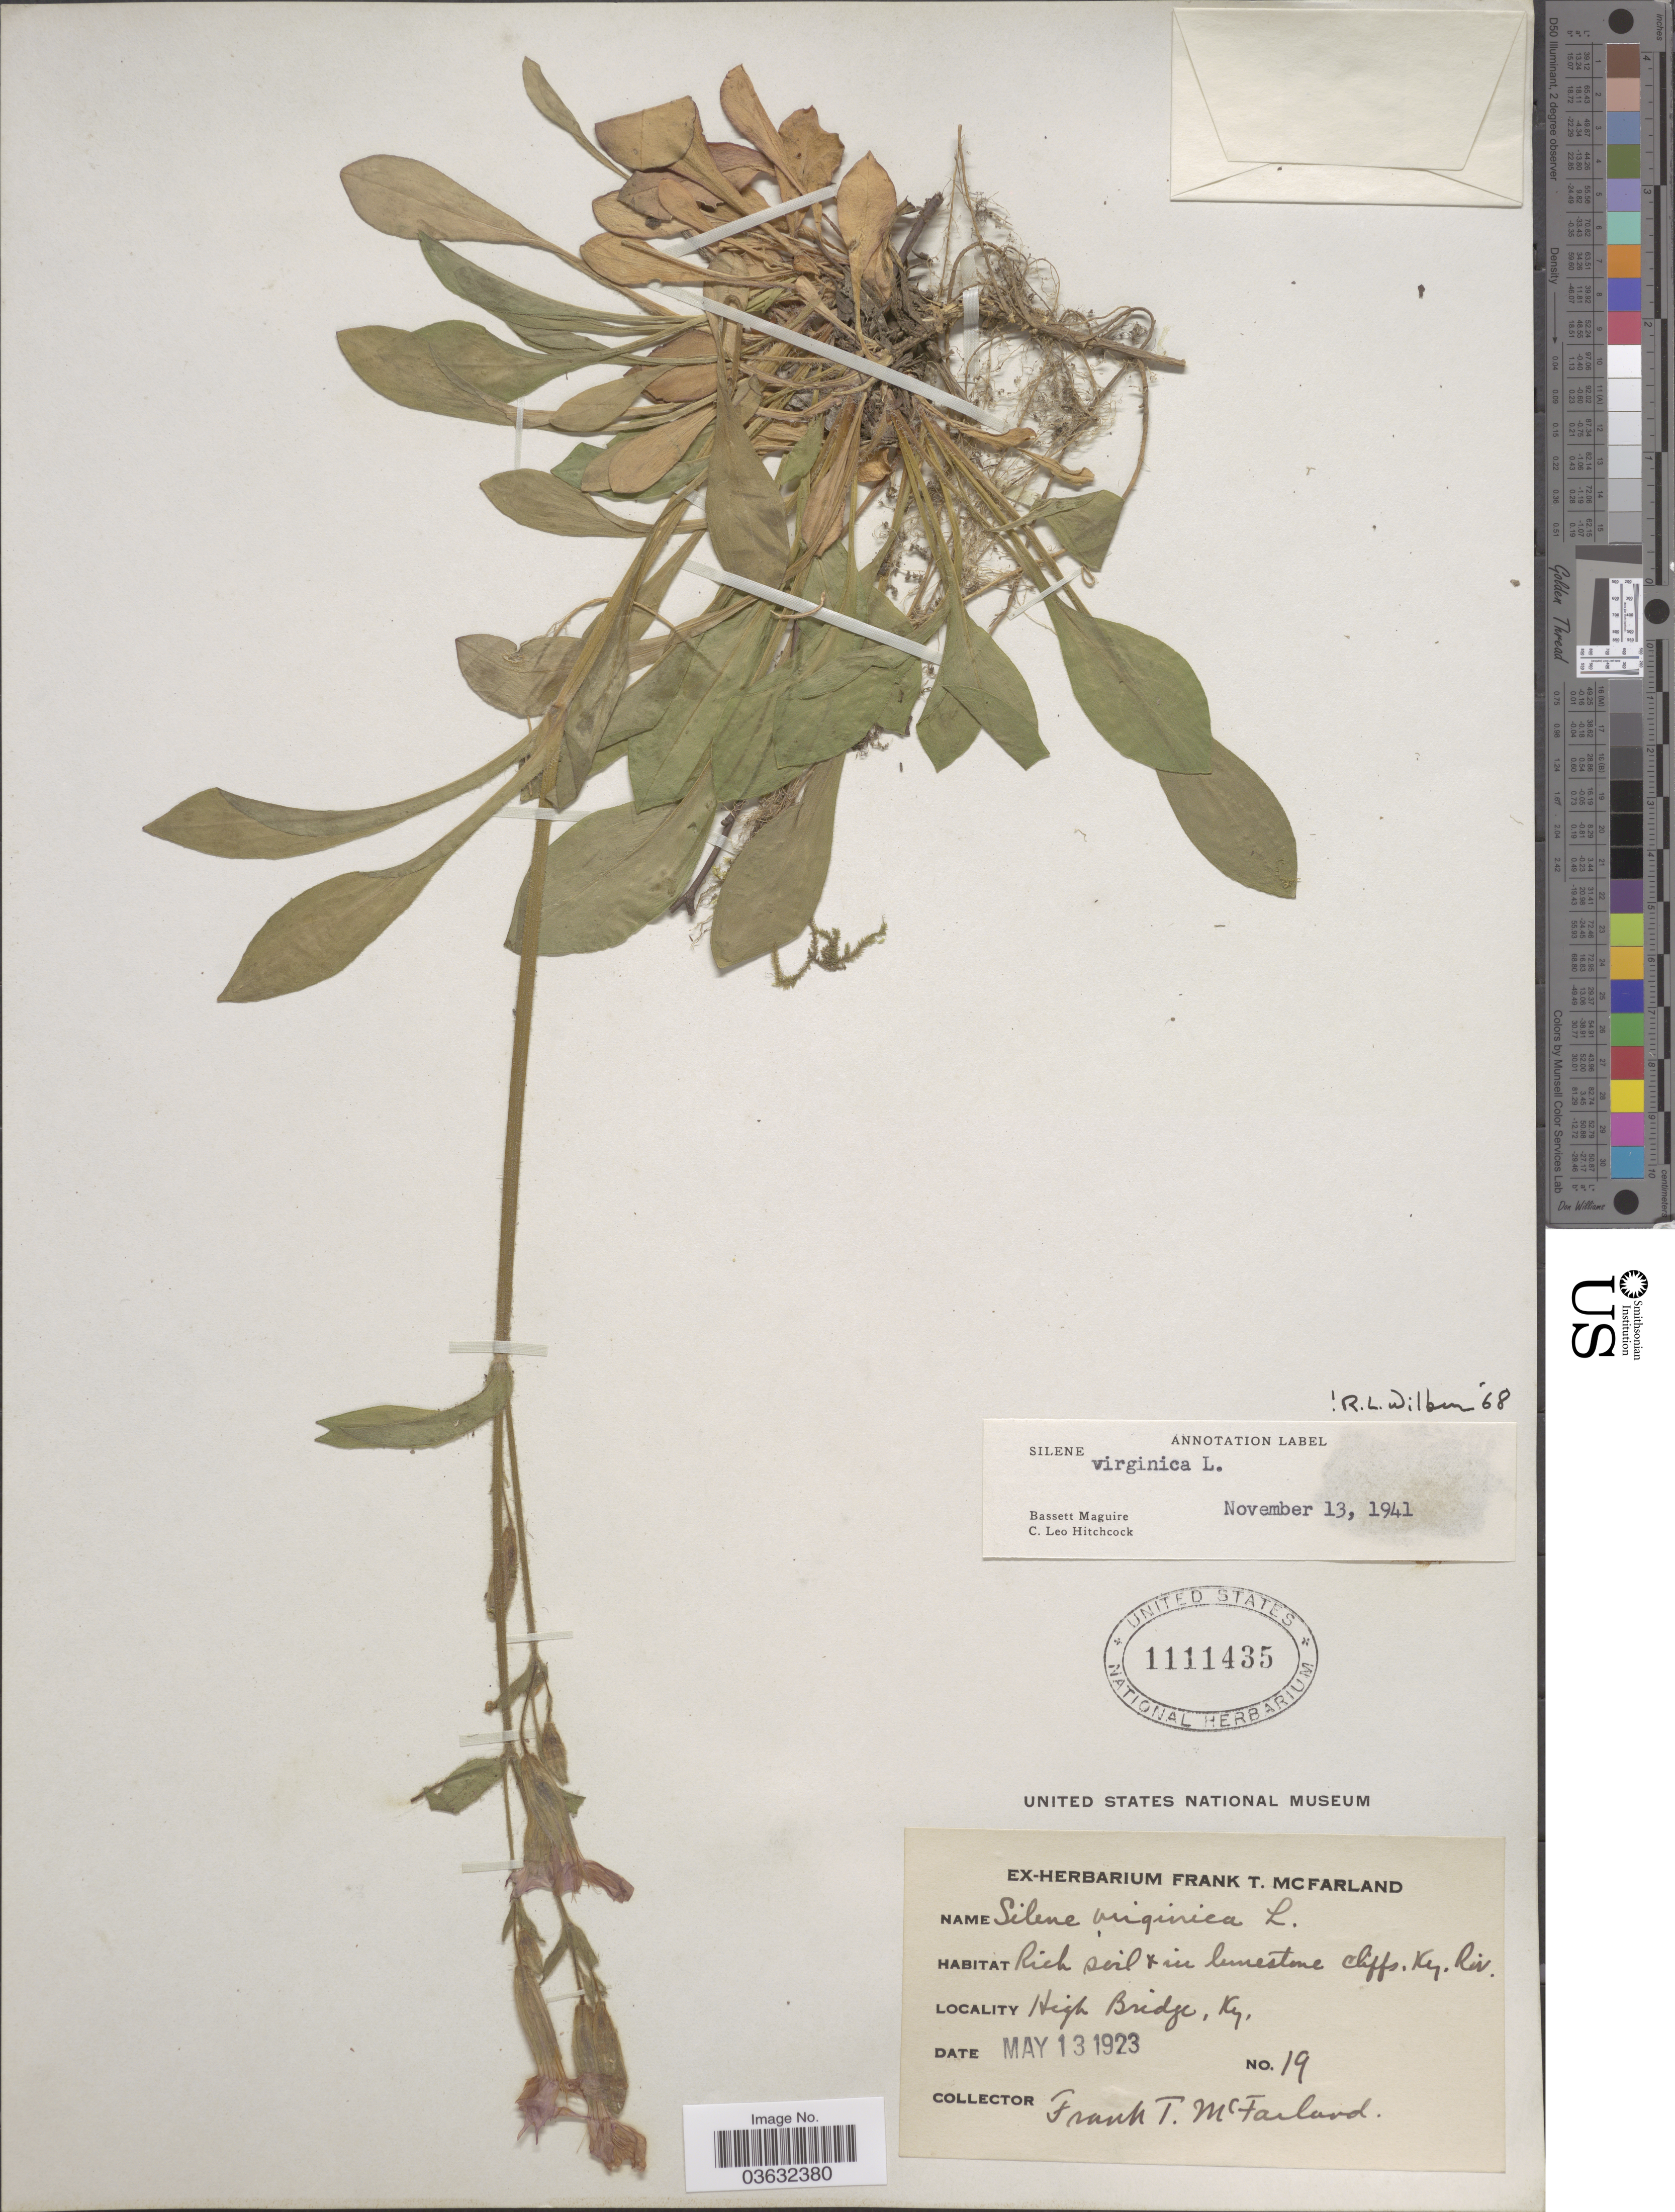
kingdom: Plantae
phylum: Tracheophyta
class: Magnoliopsida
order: Caryophyllales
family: Caryophyllaceae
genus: Silene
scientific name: Silene virginica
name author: L.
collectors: F. McFarland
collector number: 19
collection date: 1923-05-13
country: United States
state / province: Kentucky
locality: Ky. Riv. High Bridge.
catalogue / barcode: US 1111435